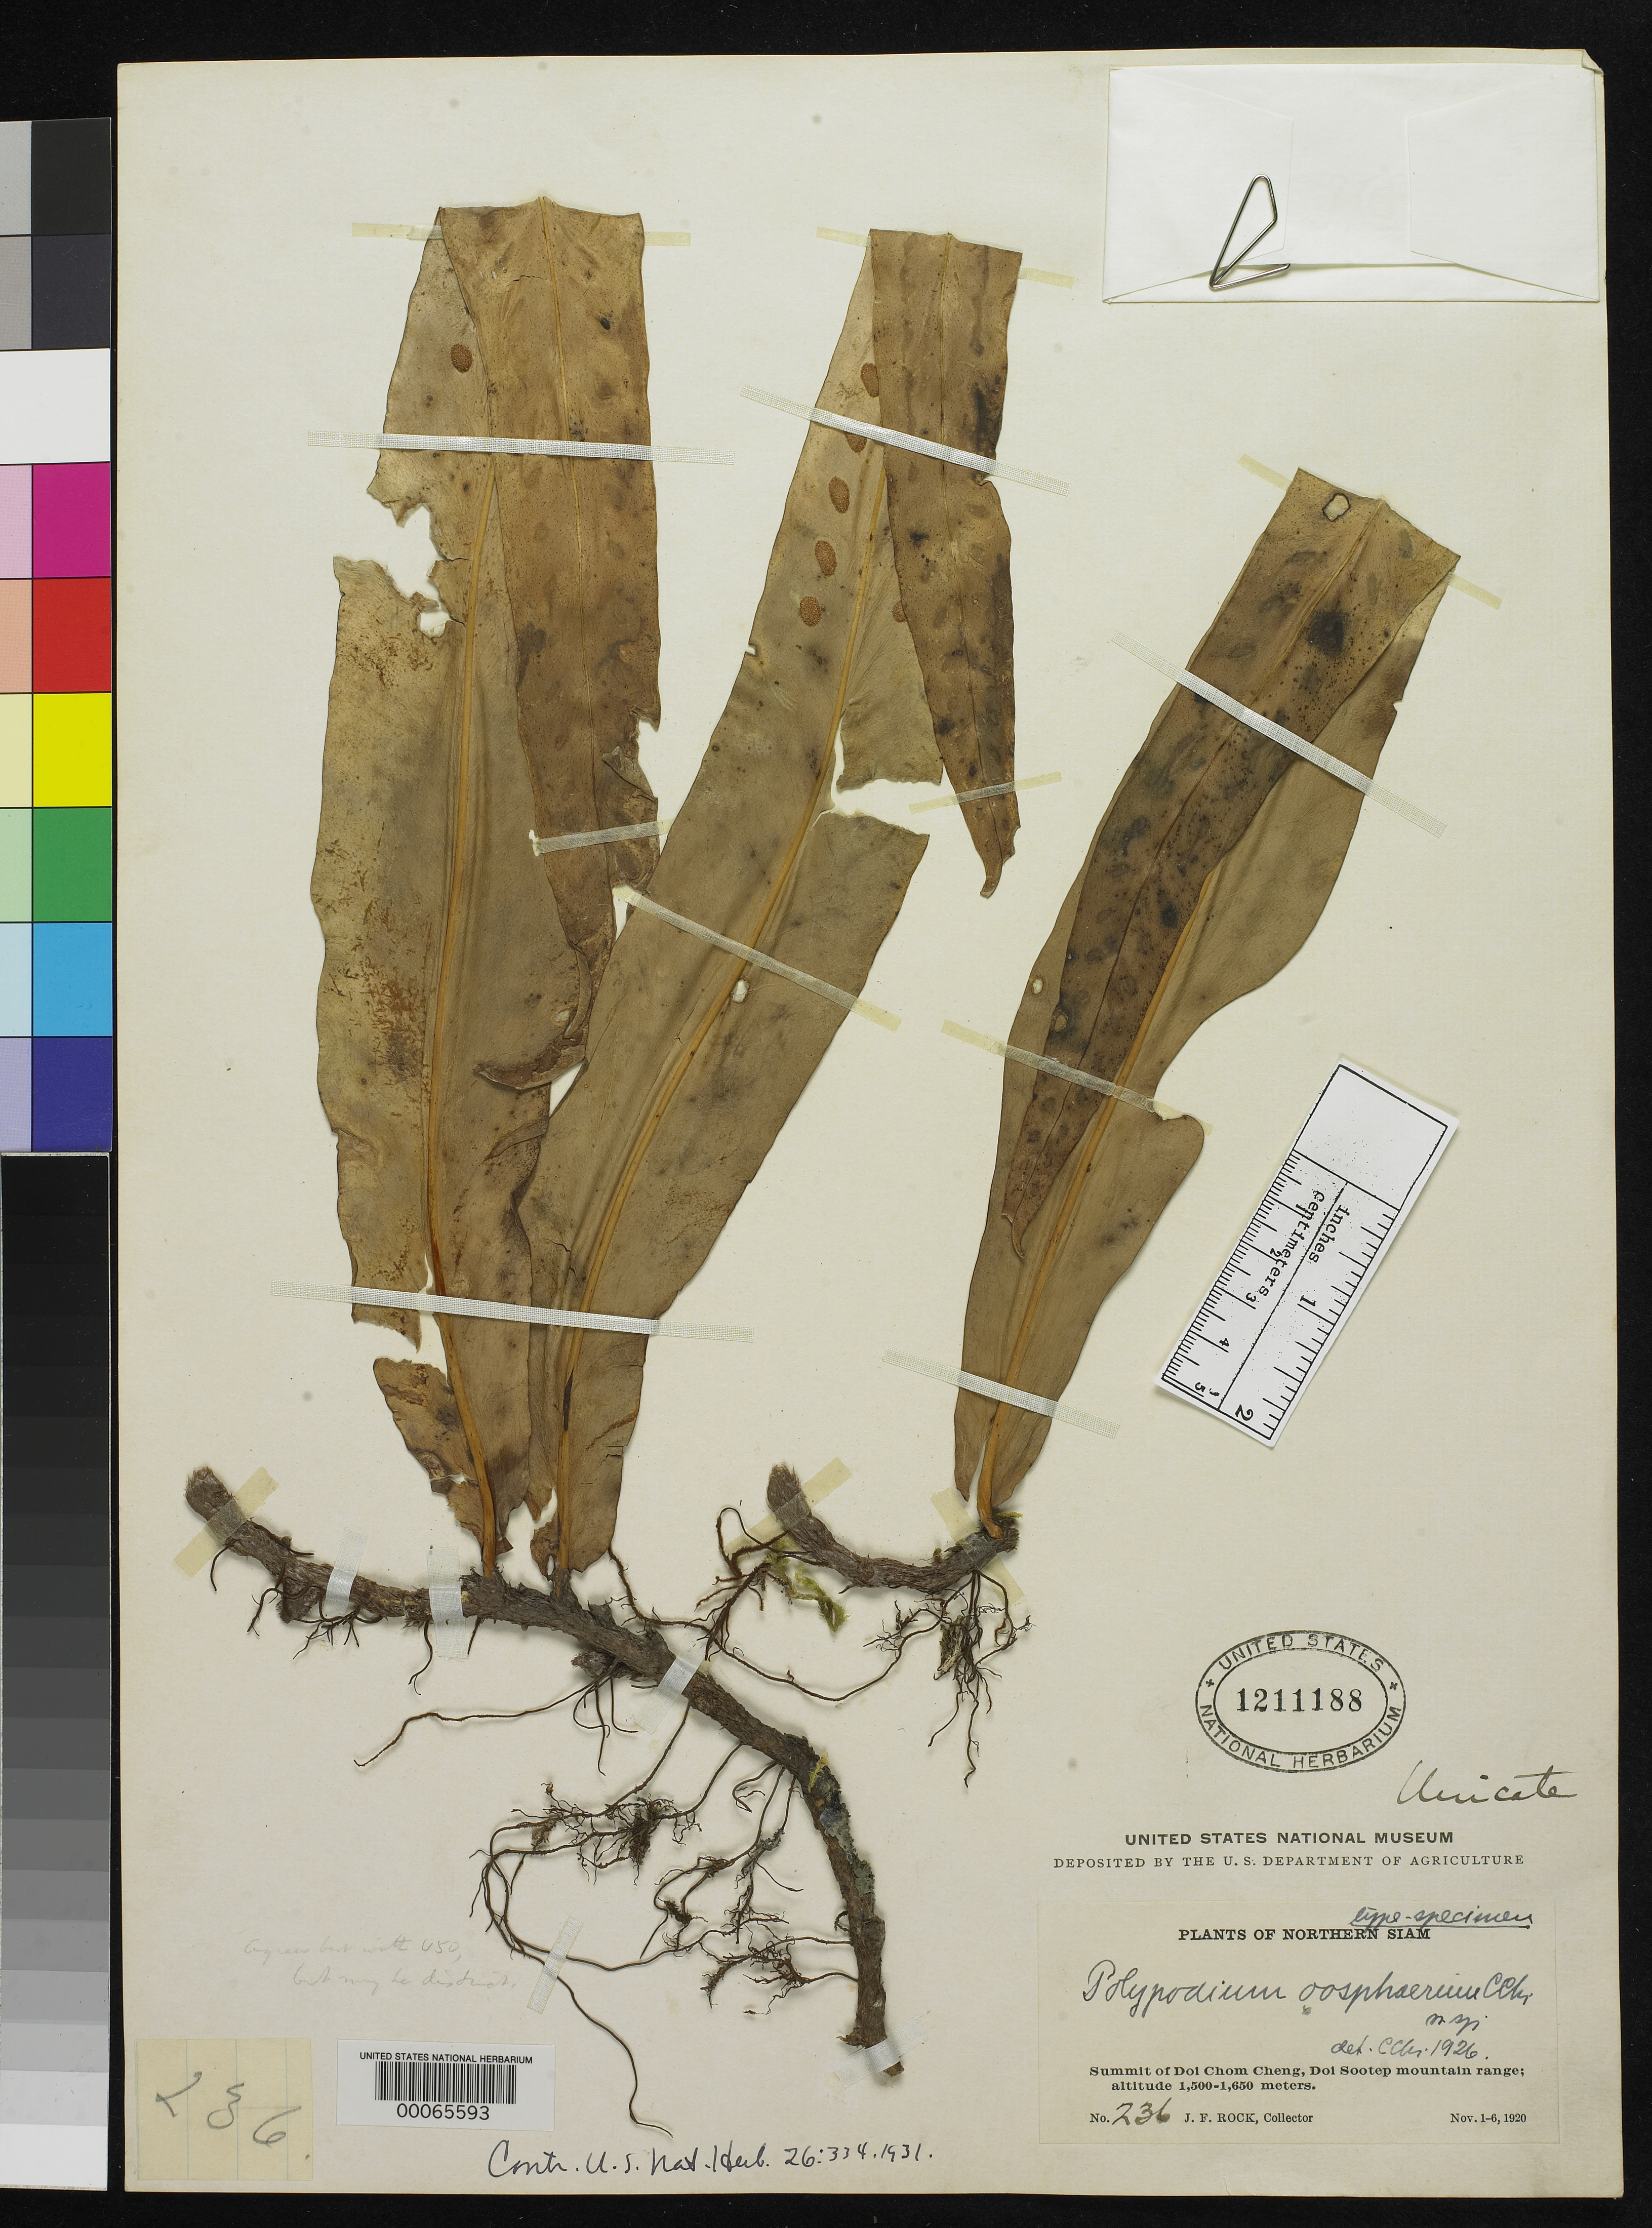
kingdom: Plantae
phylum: Tracheophyta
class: Polypodiopsida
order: Polypodiales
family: Polypodiaceae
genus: Polypodium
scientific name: Polypodium oosphaerum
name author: C. Chr.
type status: Holotype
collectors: J. F. Rock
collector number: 236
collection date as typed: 01 Nov 1920 to 06 Nov 1920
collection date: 1920-11-01/1920-11-06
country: Thailand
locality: Summit of Doi Chom Cheng, Doi Sootep Mountain Range.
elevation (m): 1500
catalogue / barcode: US 1211188